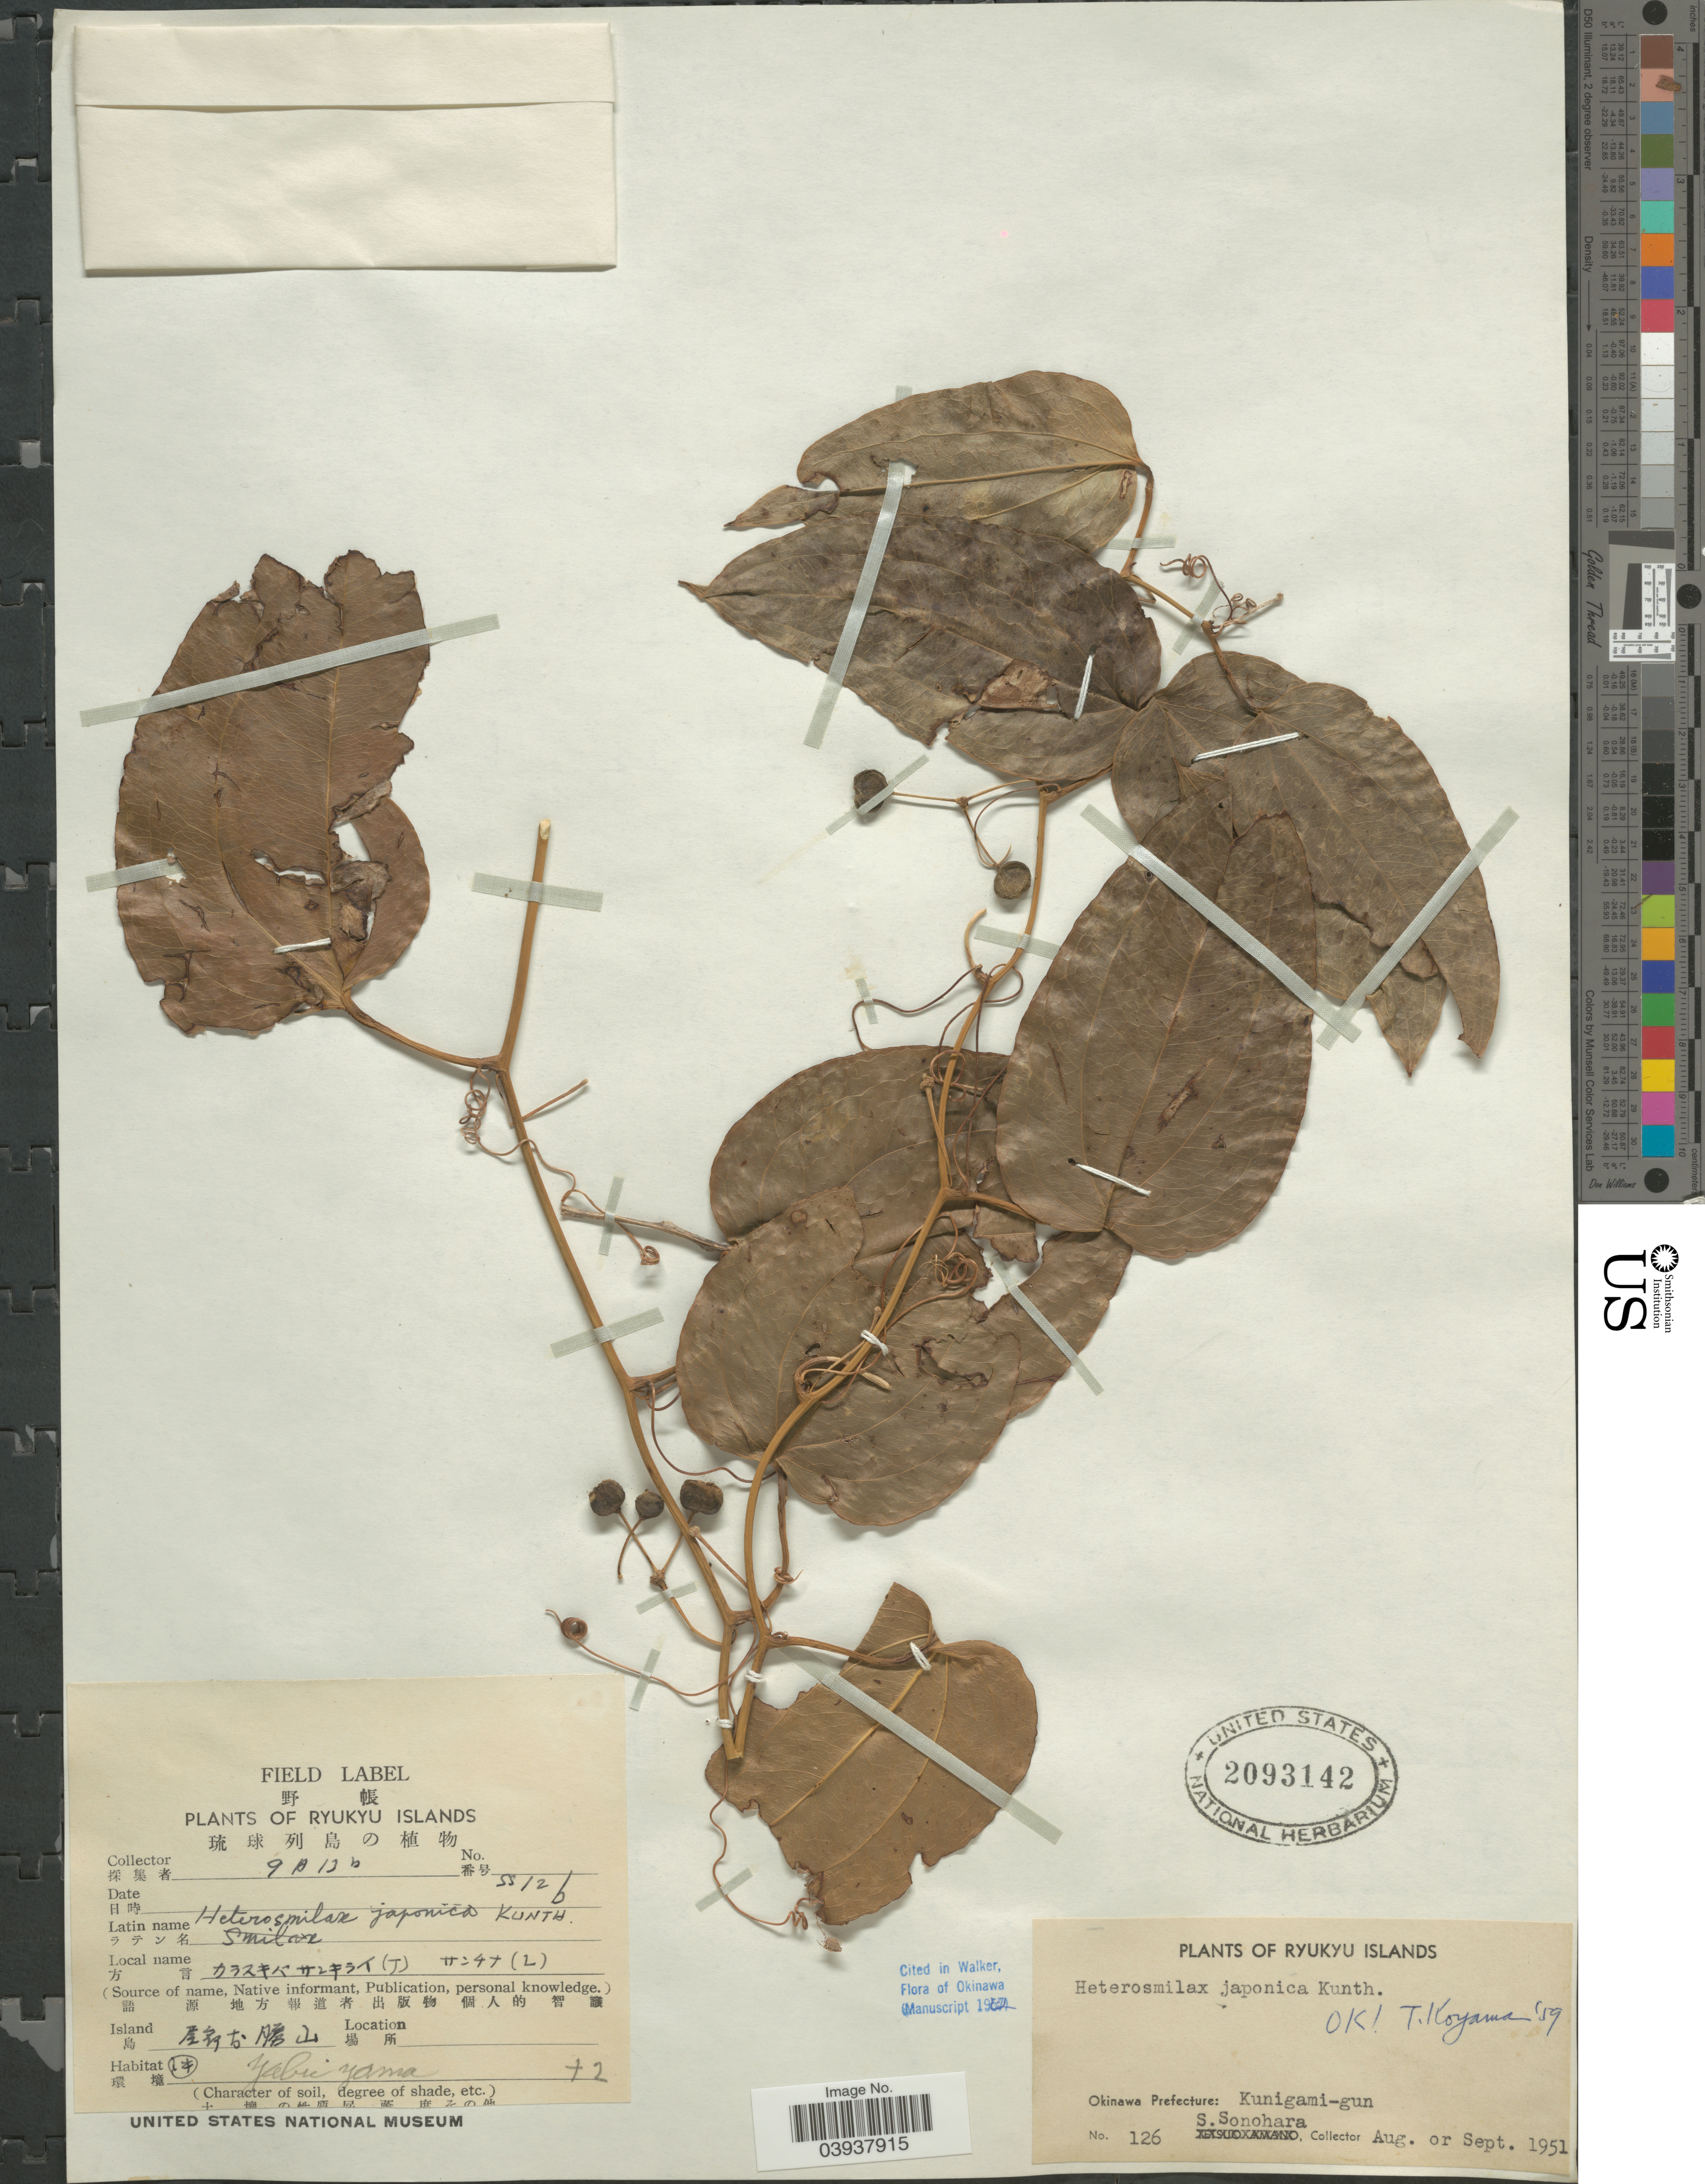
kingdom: Plantae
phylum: Tracheophyta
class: Liliopsida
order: Liliales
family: Smilacaceae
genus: Heterosmilax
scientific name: Heterosmilax japonica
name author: Kunth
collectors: S. Sonohara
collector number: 126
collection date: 1951-08/1951-09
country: Japan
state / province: Okinawa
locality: Island X. Ryukyu Islands. Okinawa Prefecture: Kunigami-gun.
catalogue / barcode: US 2093142